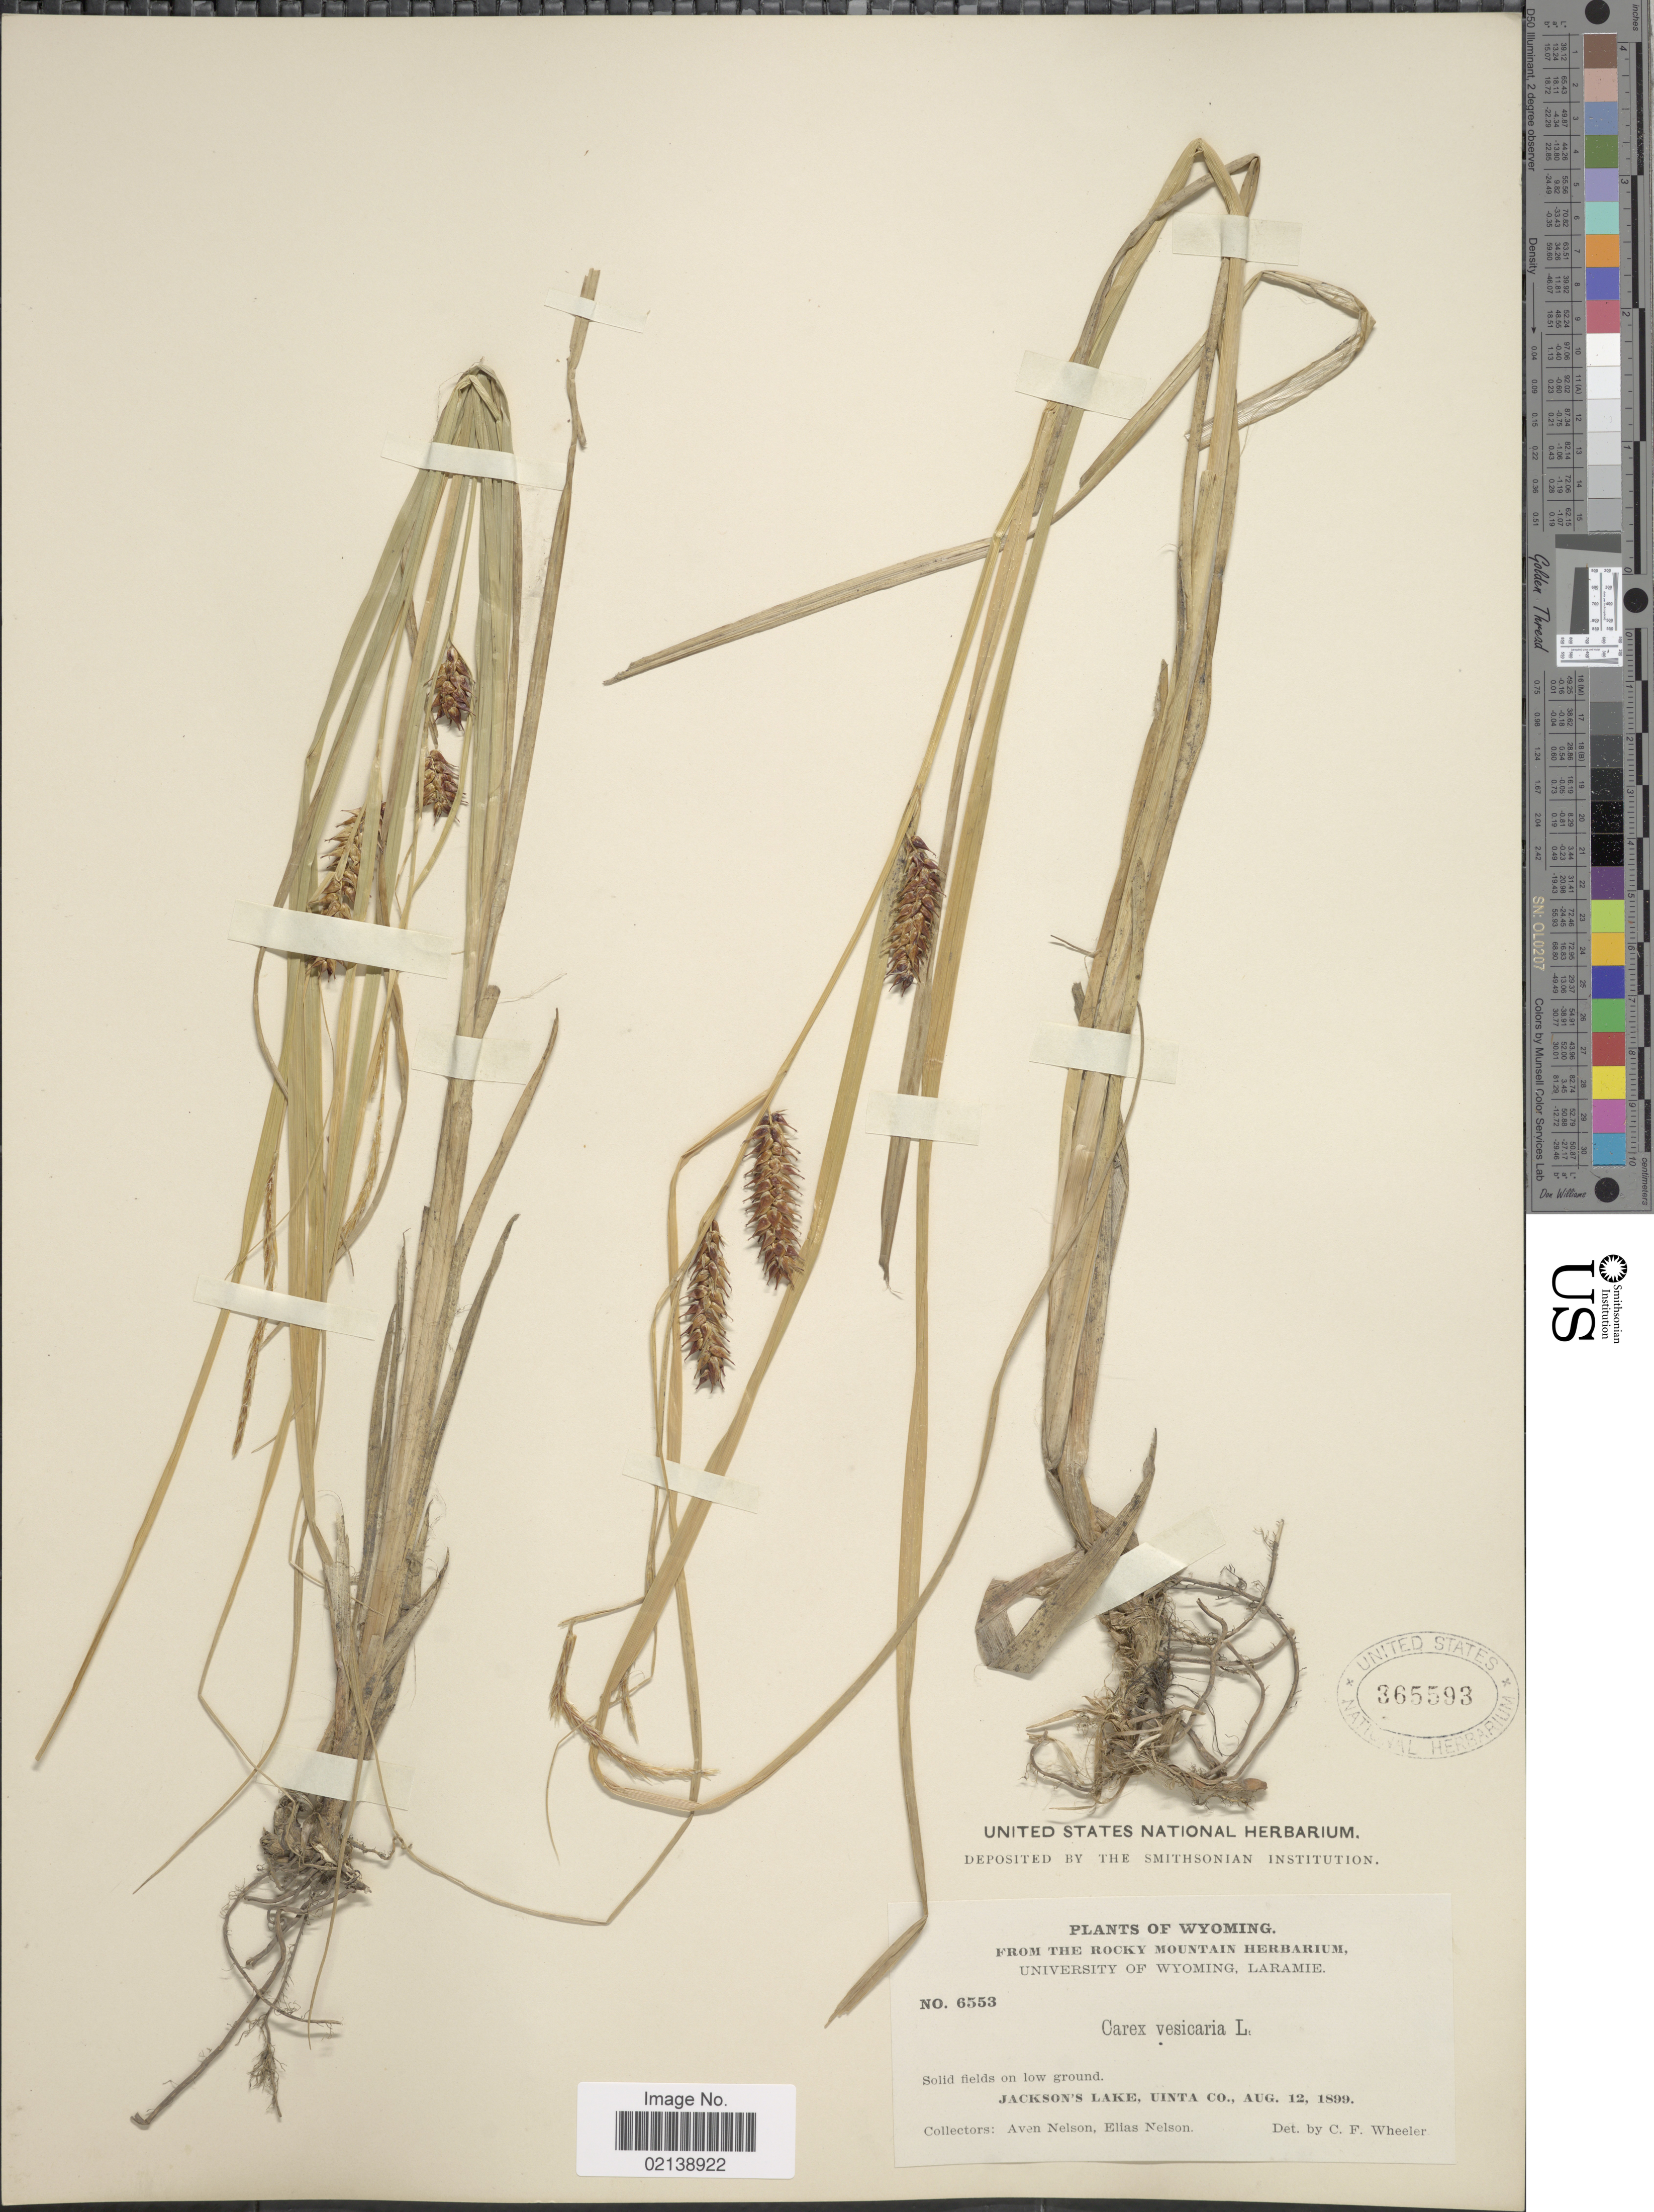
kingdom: Plantae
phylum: Tracheophyta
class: Liliopsida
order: Poales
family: Cyperaceae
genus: Carex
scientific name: Carex vesicaria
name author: L.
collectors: A. Nelson & E. Nelson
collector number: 6553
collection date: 1899-08-12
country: United States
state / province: Wyoming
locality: Jackson's Lake, Uinta Co.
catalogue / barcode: US 365593